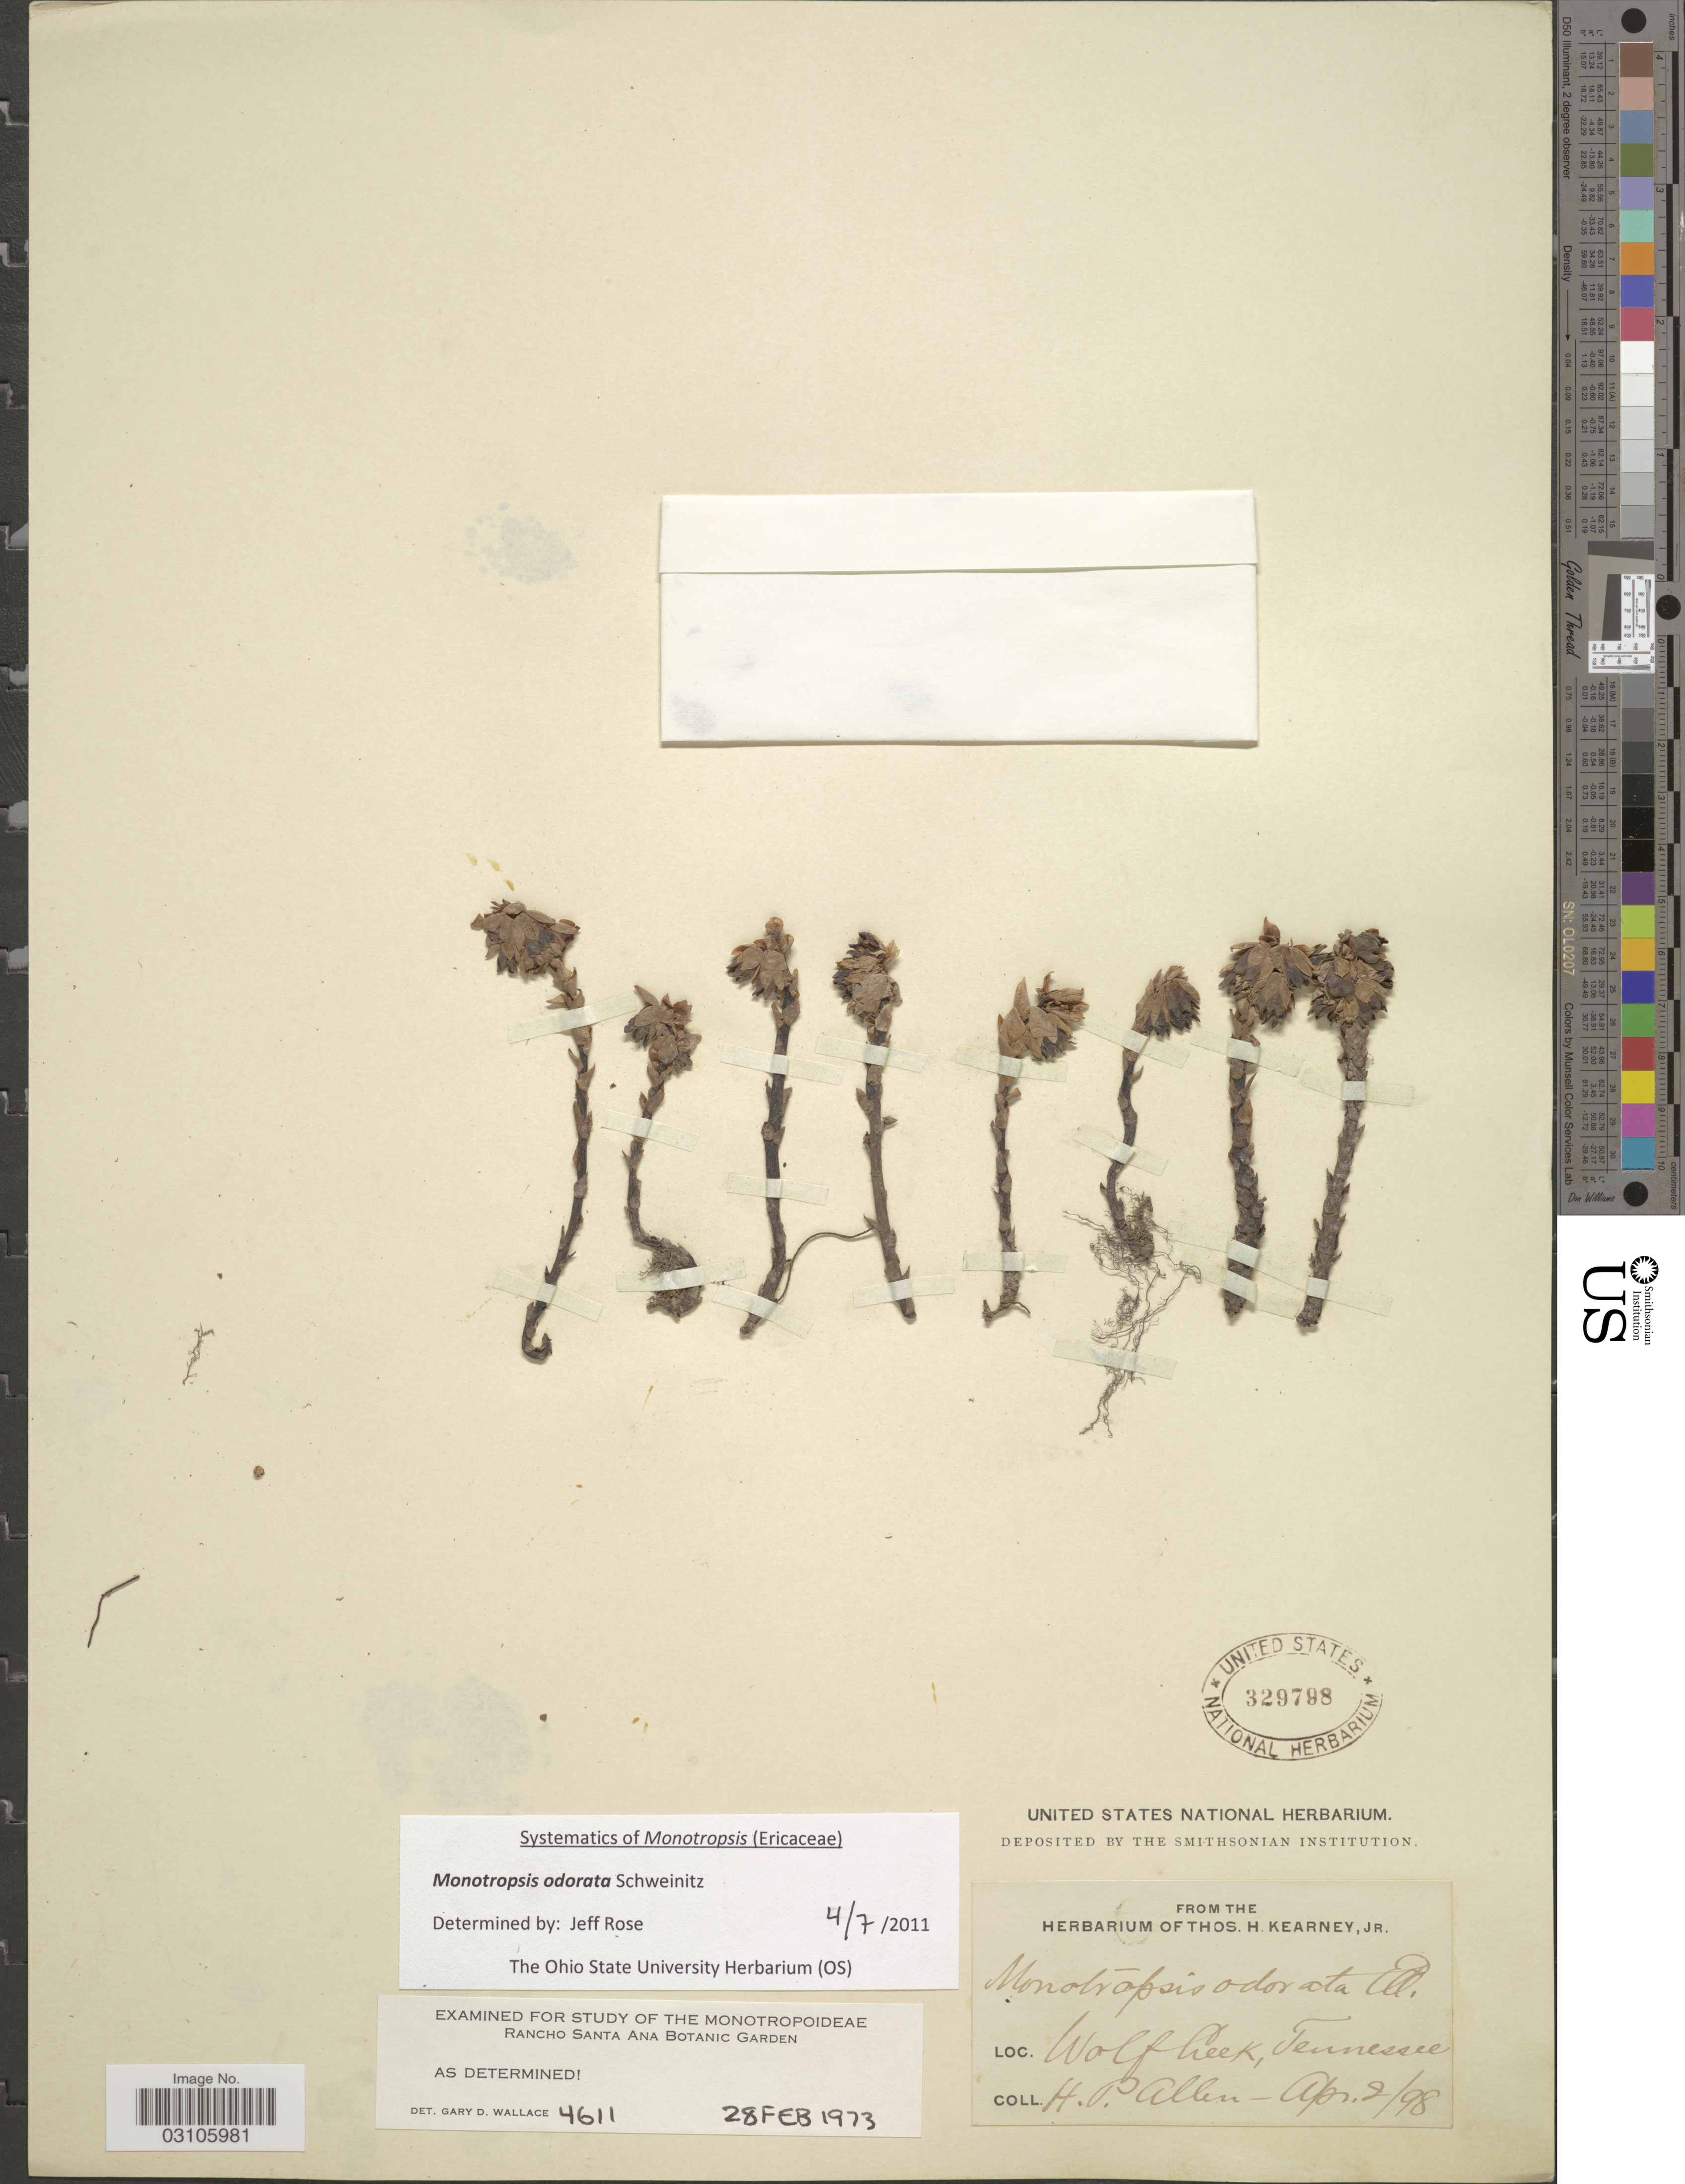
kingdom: Plantae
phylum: Tracheophyta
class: Magnoliopsida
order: Ericales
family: Ericaceae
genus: Monotropsis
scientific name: Monotropsis odorata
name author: Schwein. ex Elliott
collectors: H. P. Allen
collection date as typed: Transcribed d/m/y: 2/4/98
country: United States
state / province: Tennessee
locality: Wolf Creek.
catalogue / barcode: US 329798